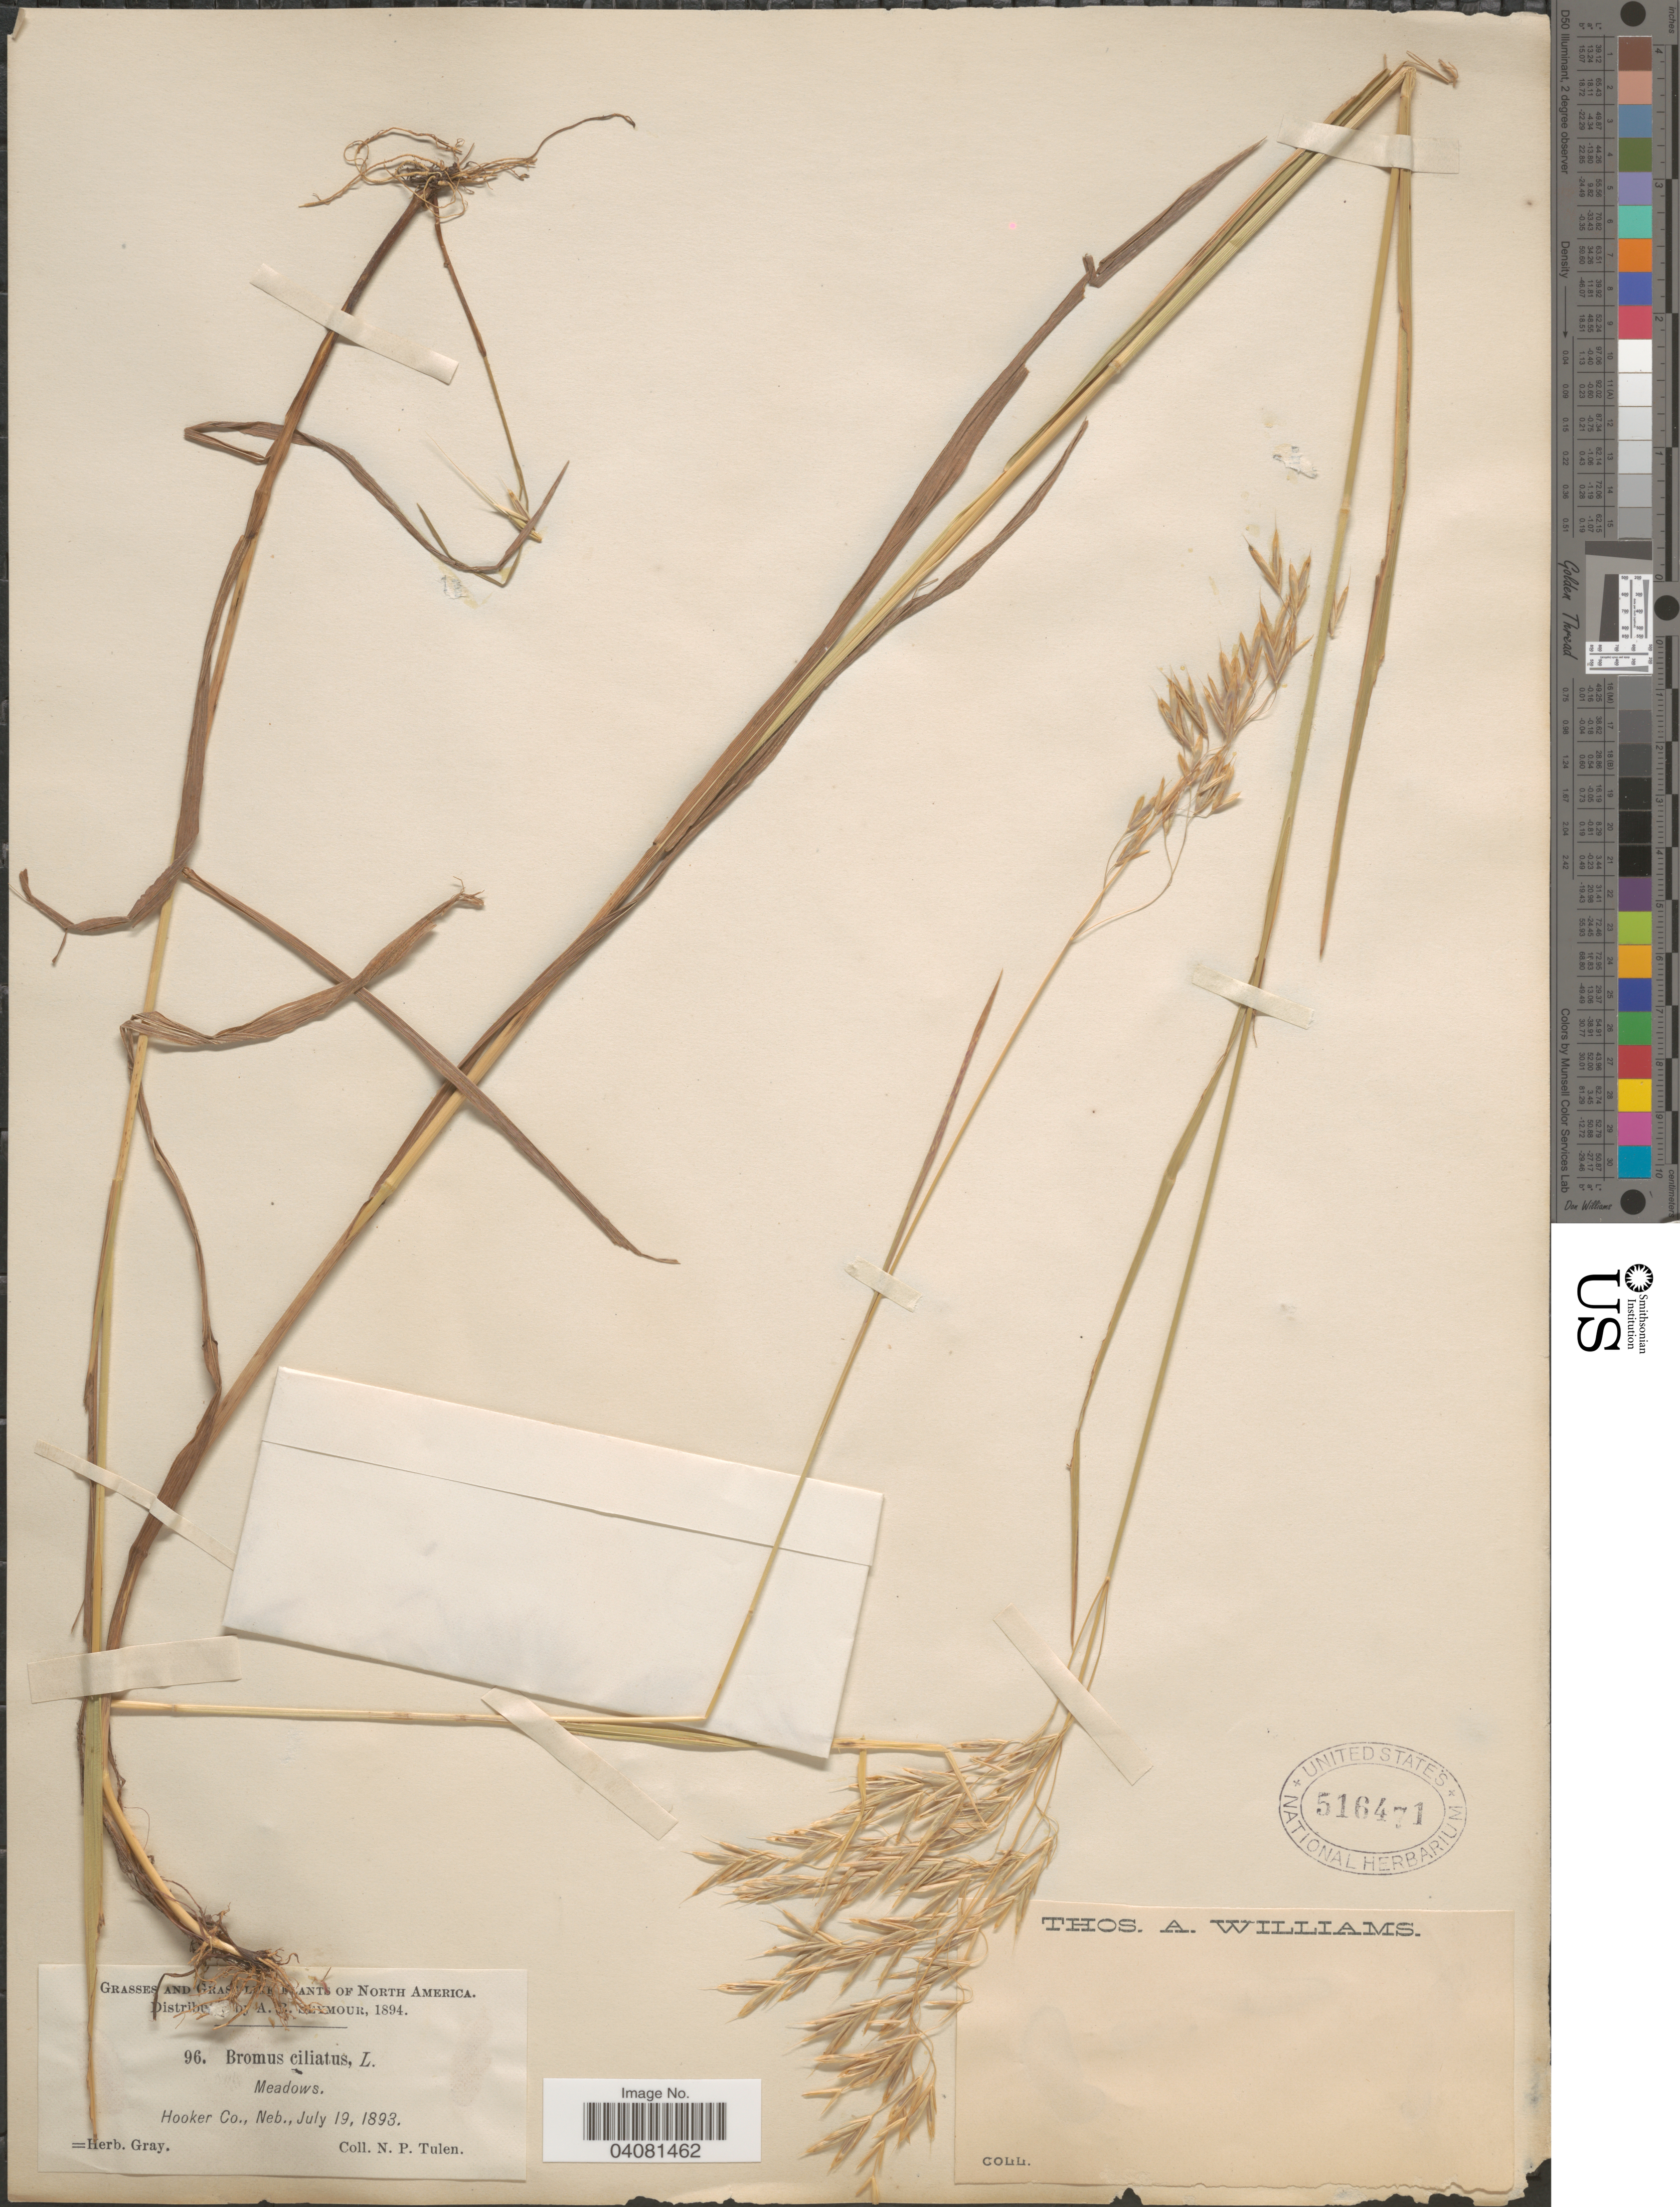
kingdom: Plantae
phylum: Tracheophyta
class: Liliopsida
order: Poales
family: Poaceae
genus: Bromus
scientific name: Bromus ciliatus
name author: L.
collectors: N. Tulen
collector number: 96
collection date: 1893-07-19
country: United States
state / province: Nebraska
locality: Meadows. Hooker Co.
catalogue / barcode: US 516471